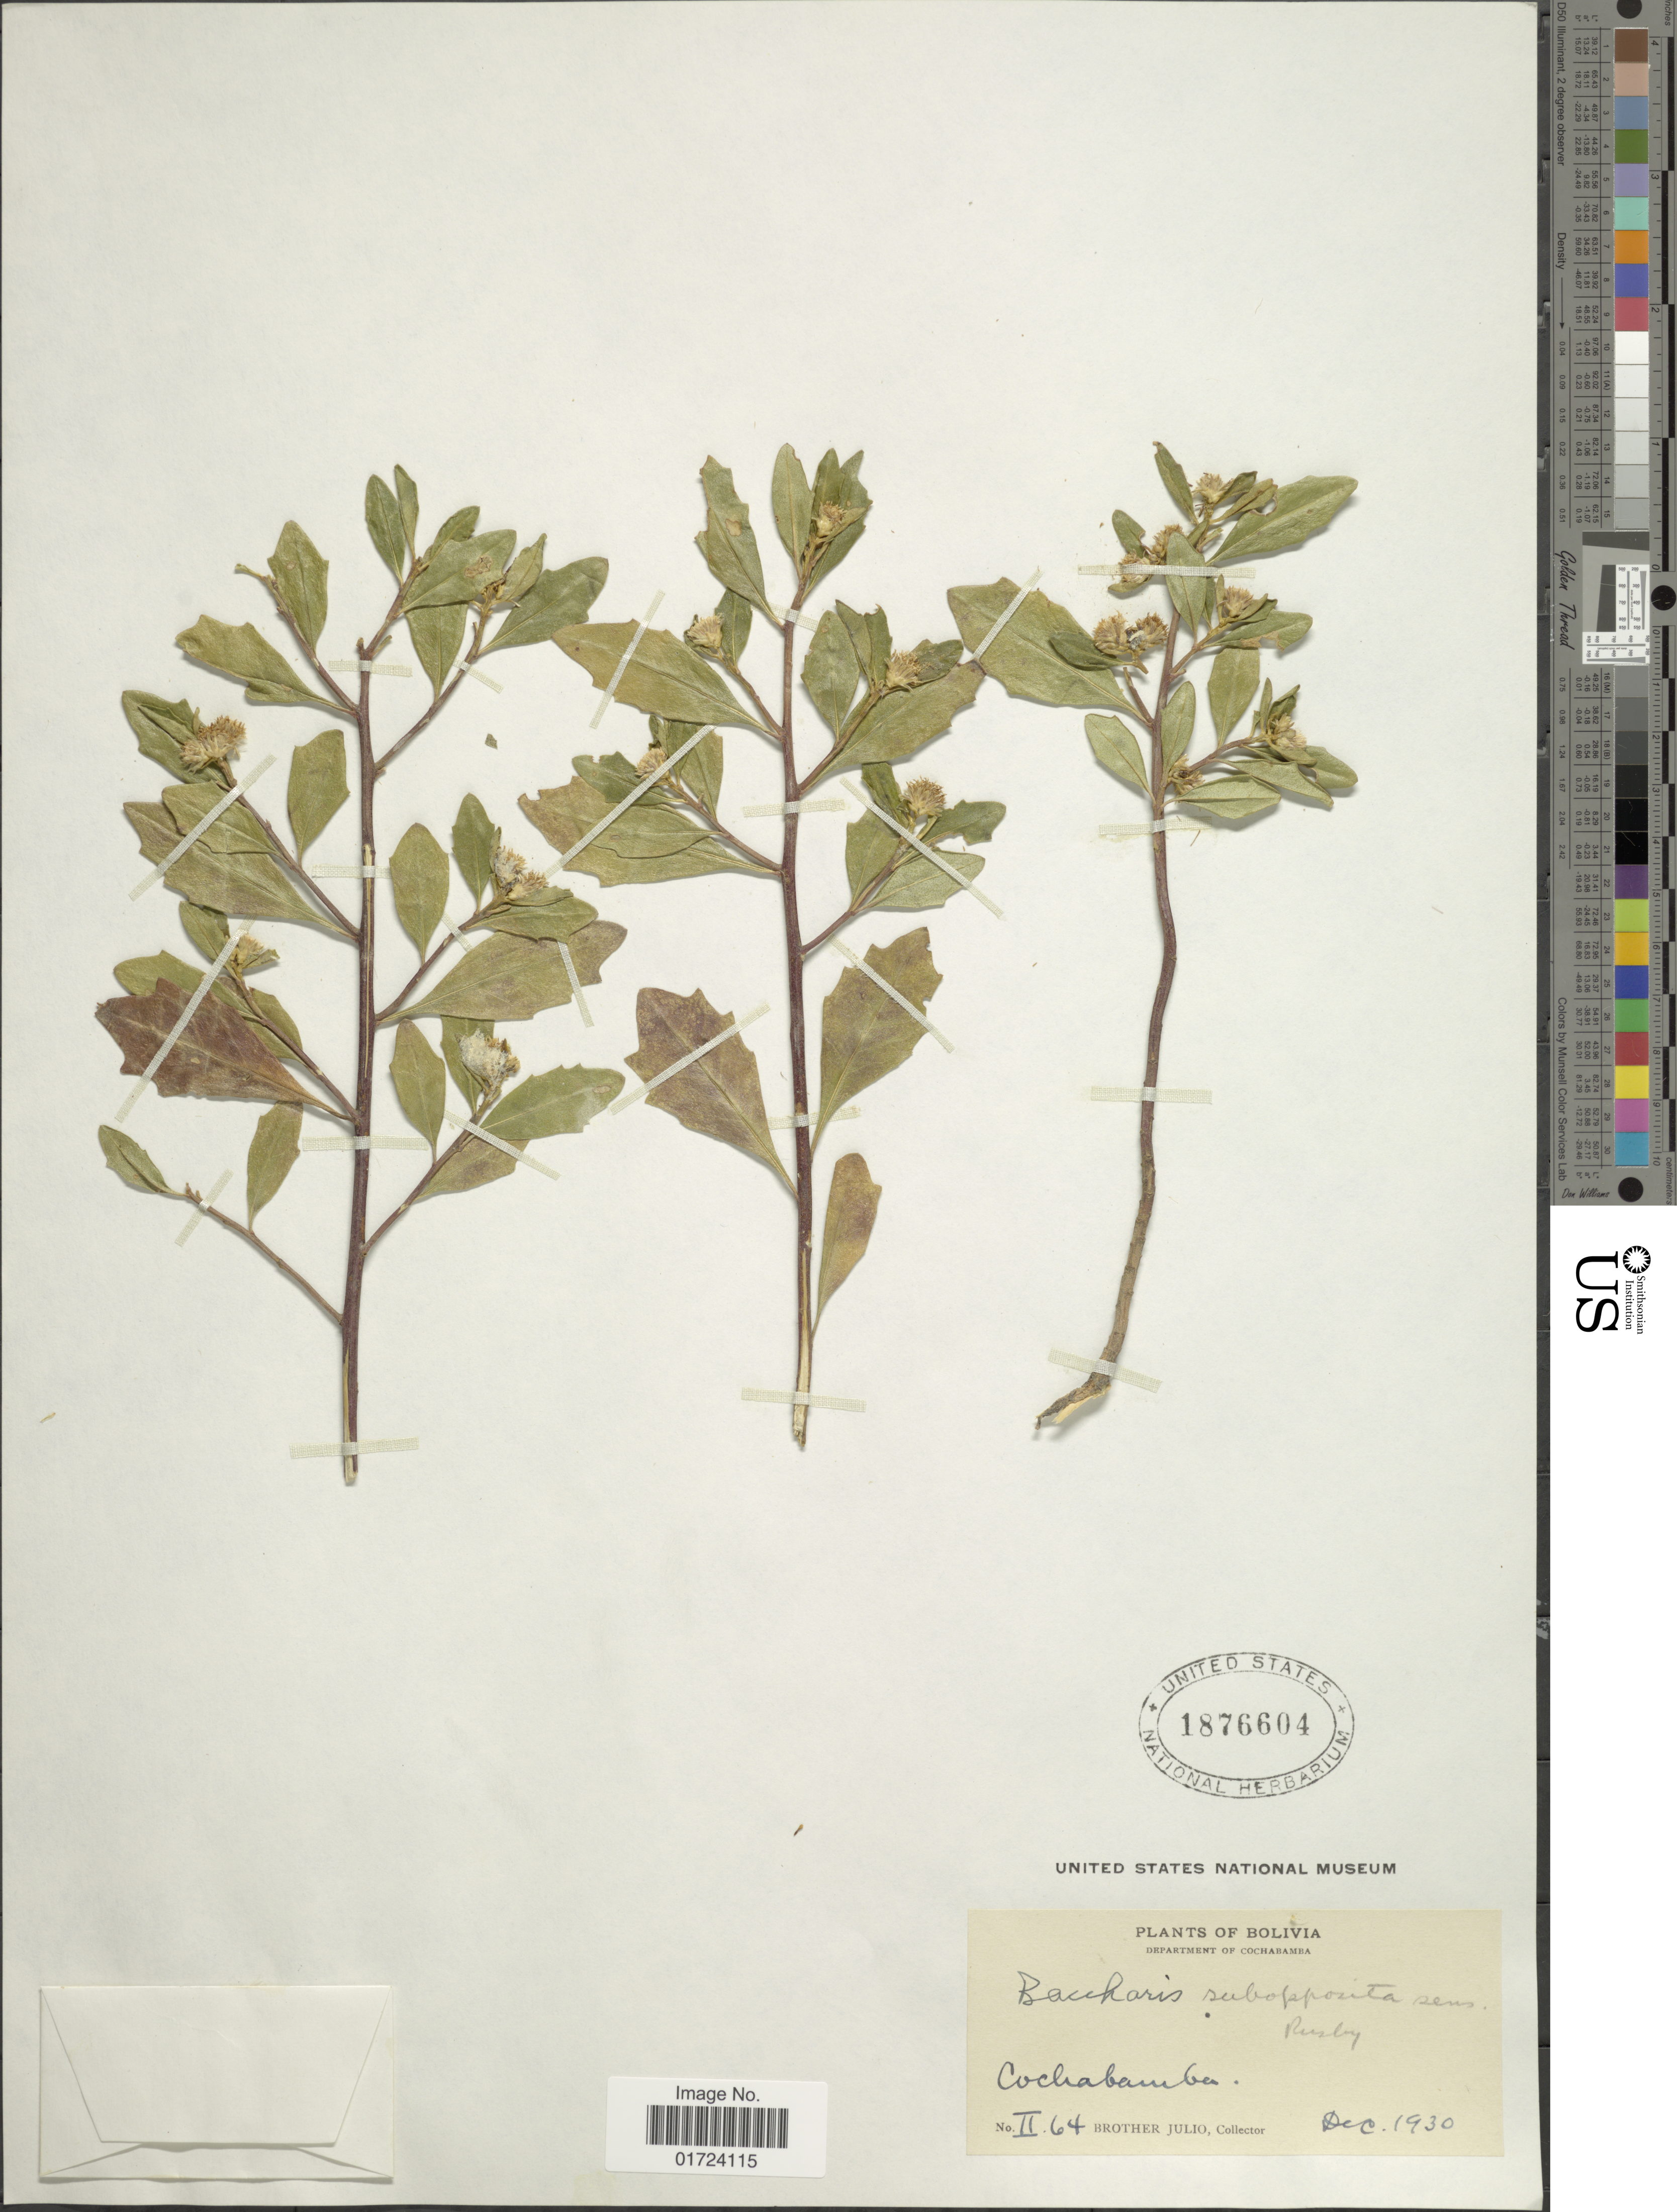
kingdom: Plantae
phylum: Tracheophyta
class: Magnoliopsida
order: Asterales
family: Asteraceae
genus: Baccharis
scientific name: Baccharis sp.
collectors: Bro. Julio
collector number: II64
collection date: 1930-12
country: Bolivia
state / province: Cochabamba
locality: Cochabamba.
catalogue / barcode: US 1876604